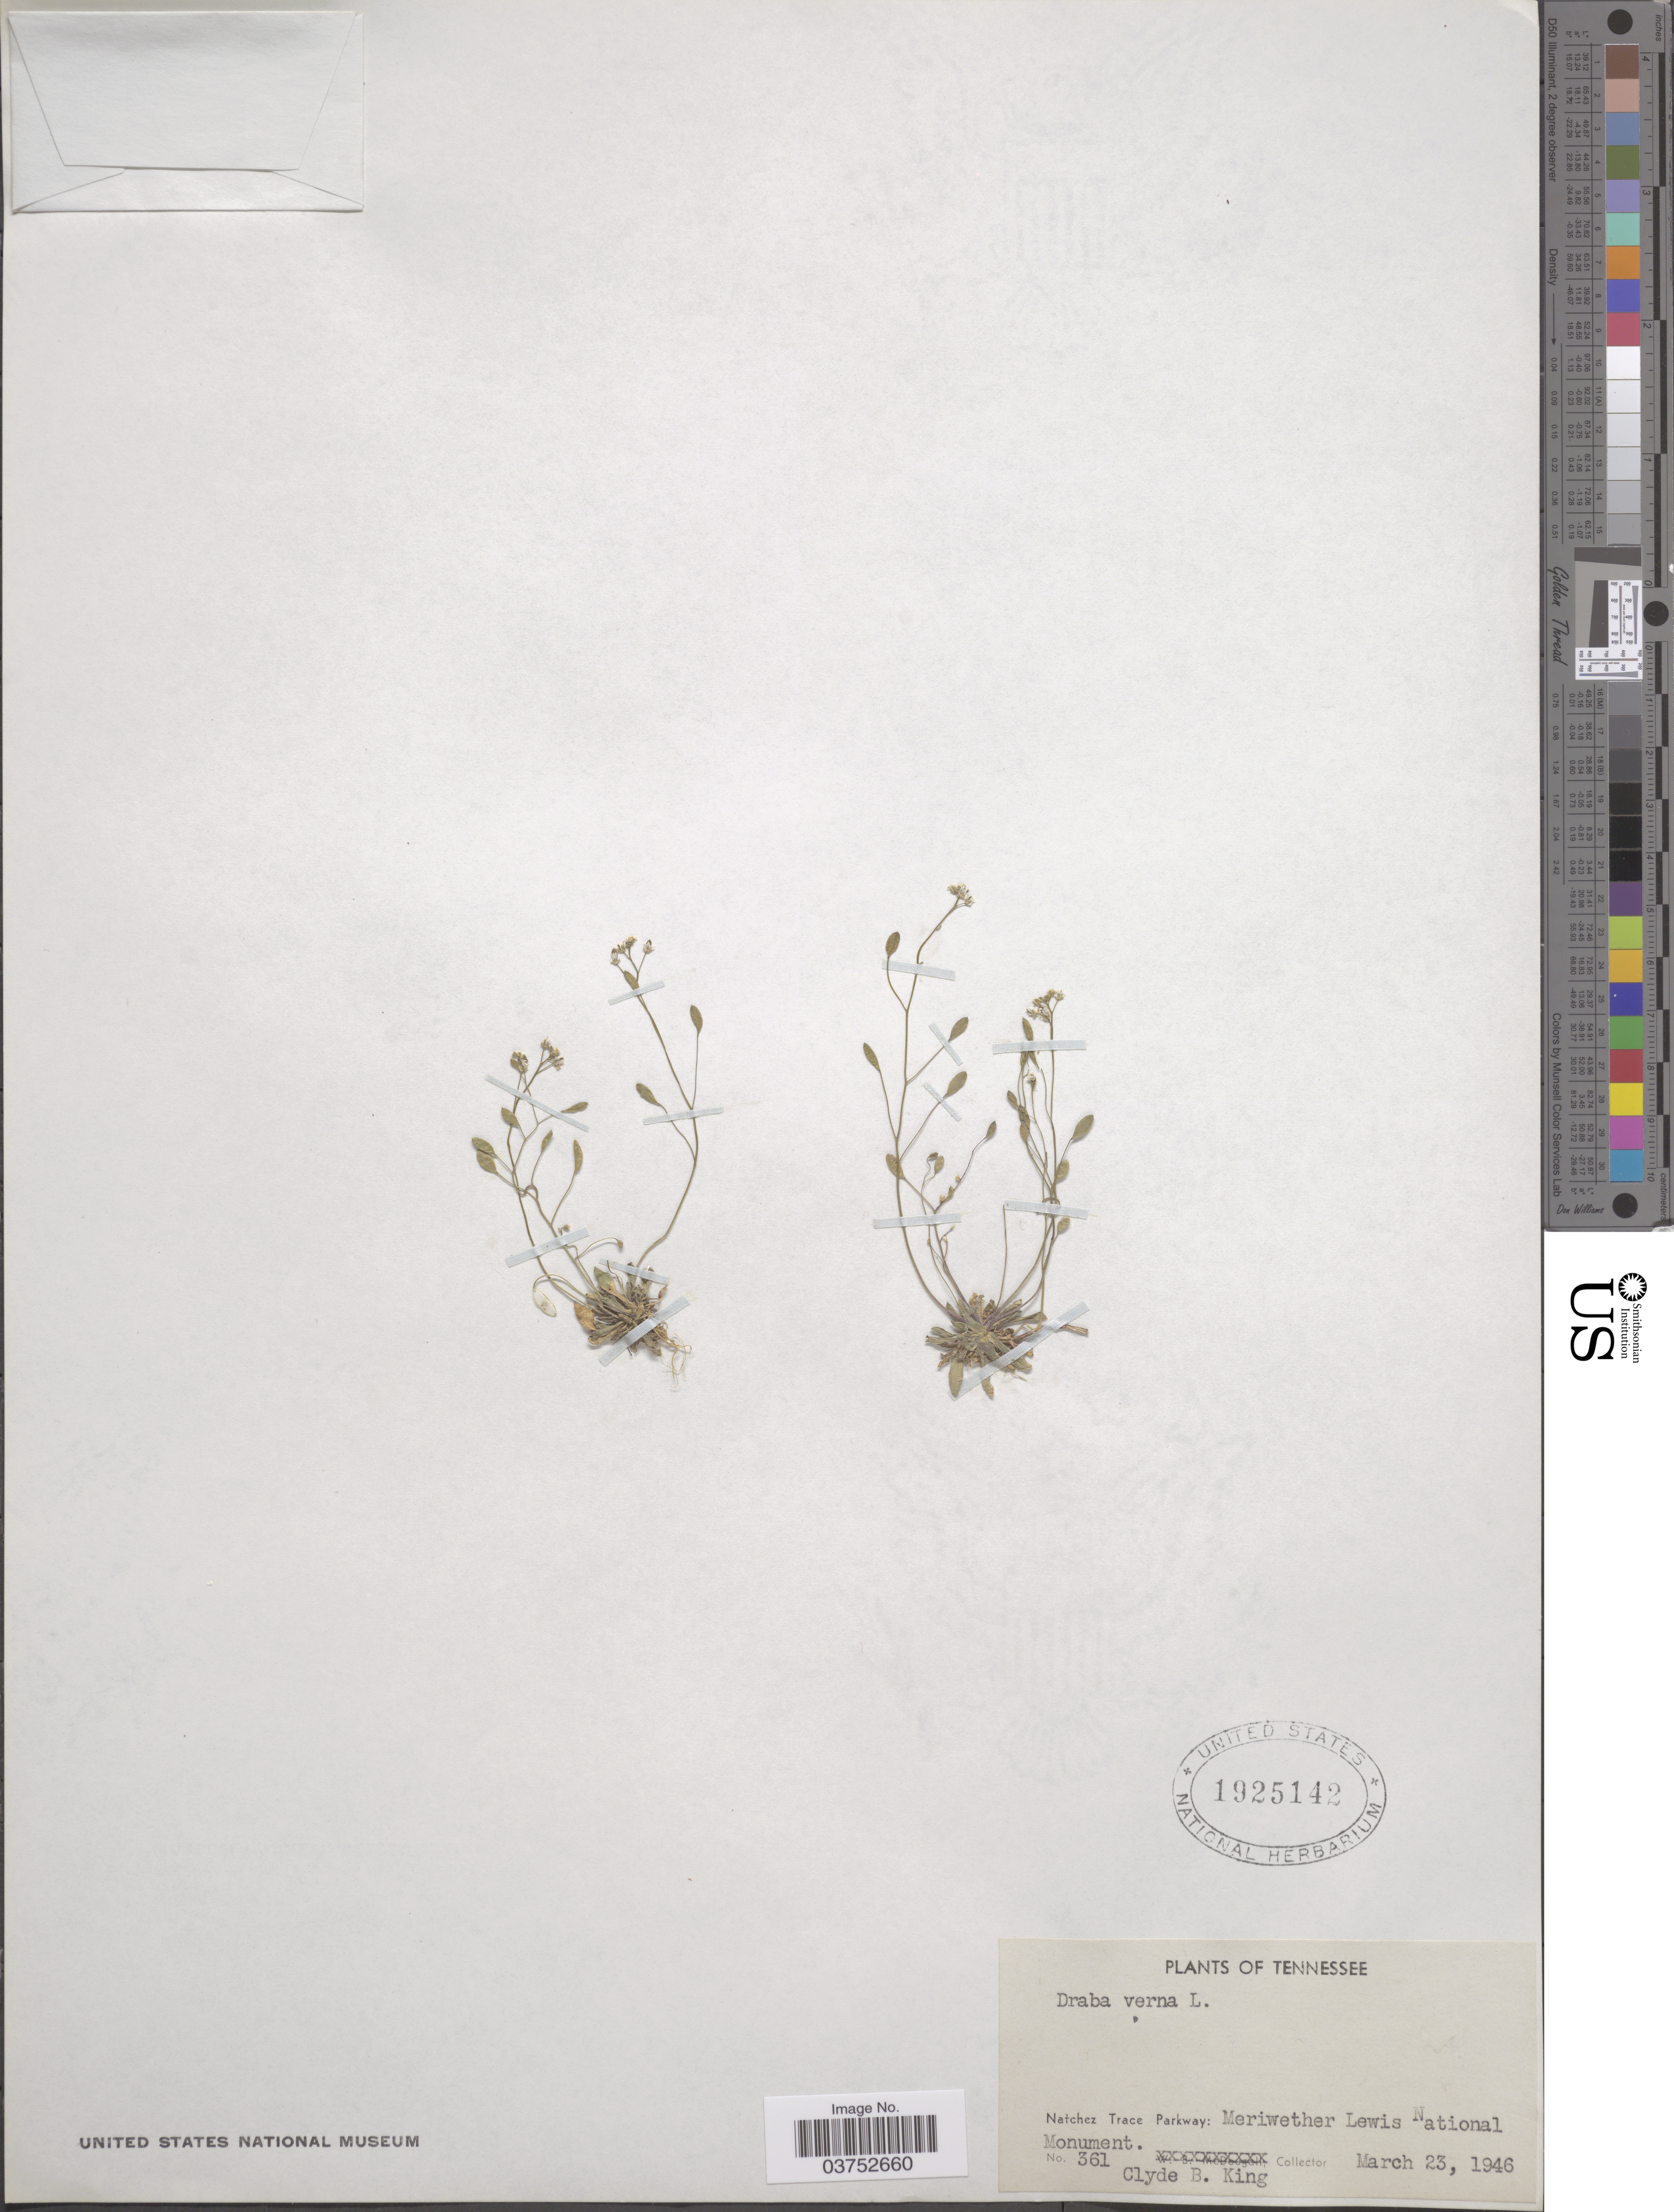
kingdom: Plantae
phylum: Tracheophyta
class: Magnoliopsida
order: Brassicales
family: Brassicaceae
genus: Draba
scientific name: Draba verna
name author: L.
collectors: C. King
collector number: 361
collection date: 1946-03-23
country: United States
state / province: Tennessee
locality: Natchez Trace Parkway: Meriwether Lewis National Monument.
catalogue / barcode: US 1925142